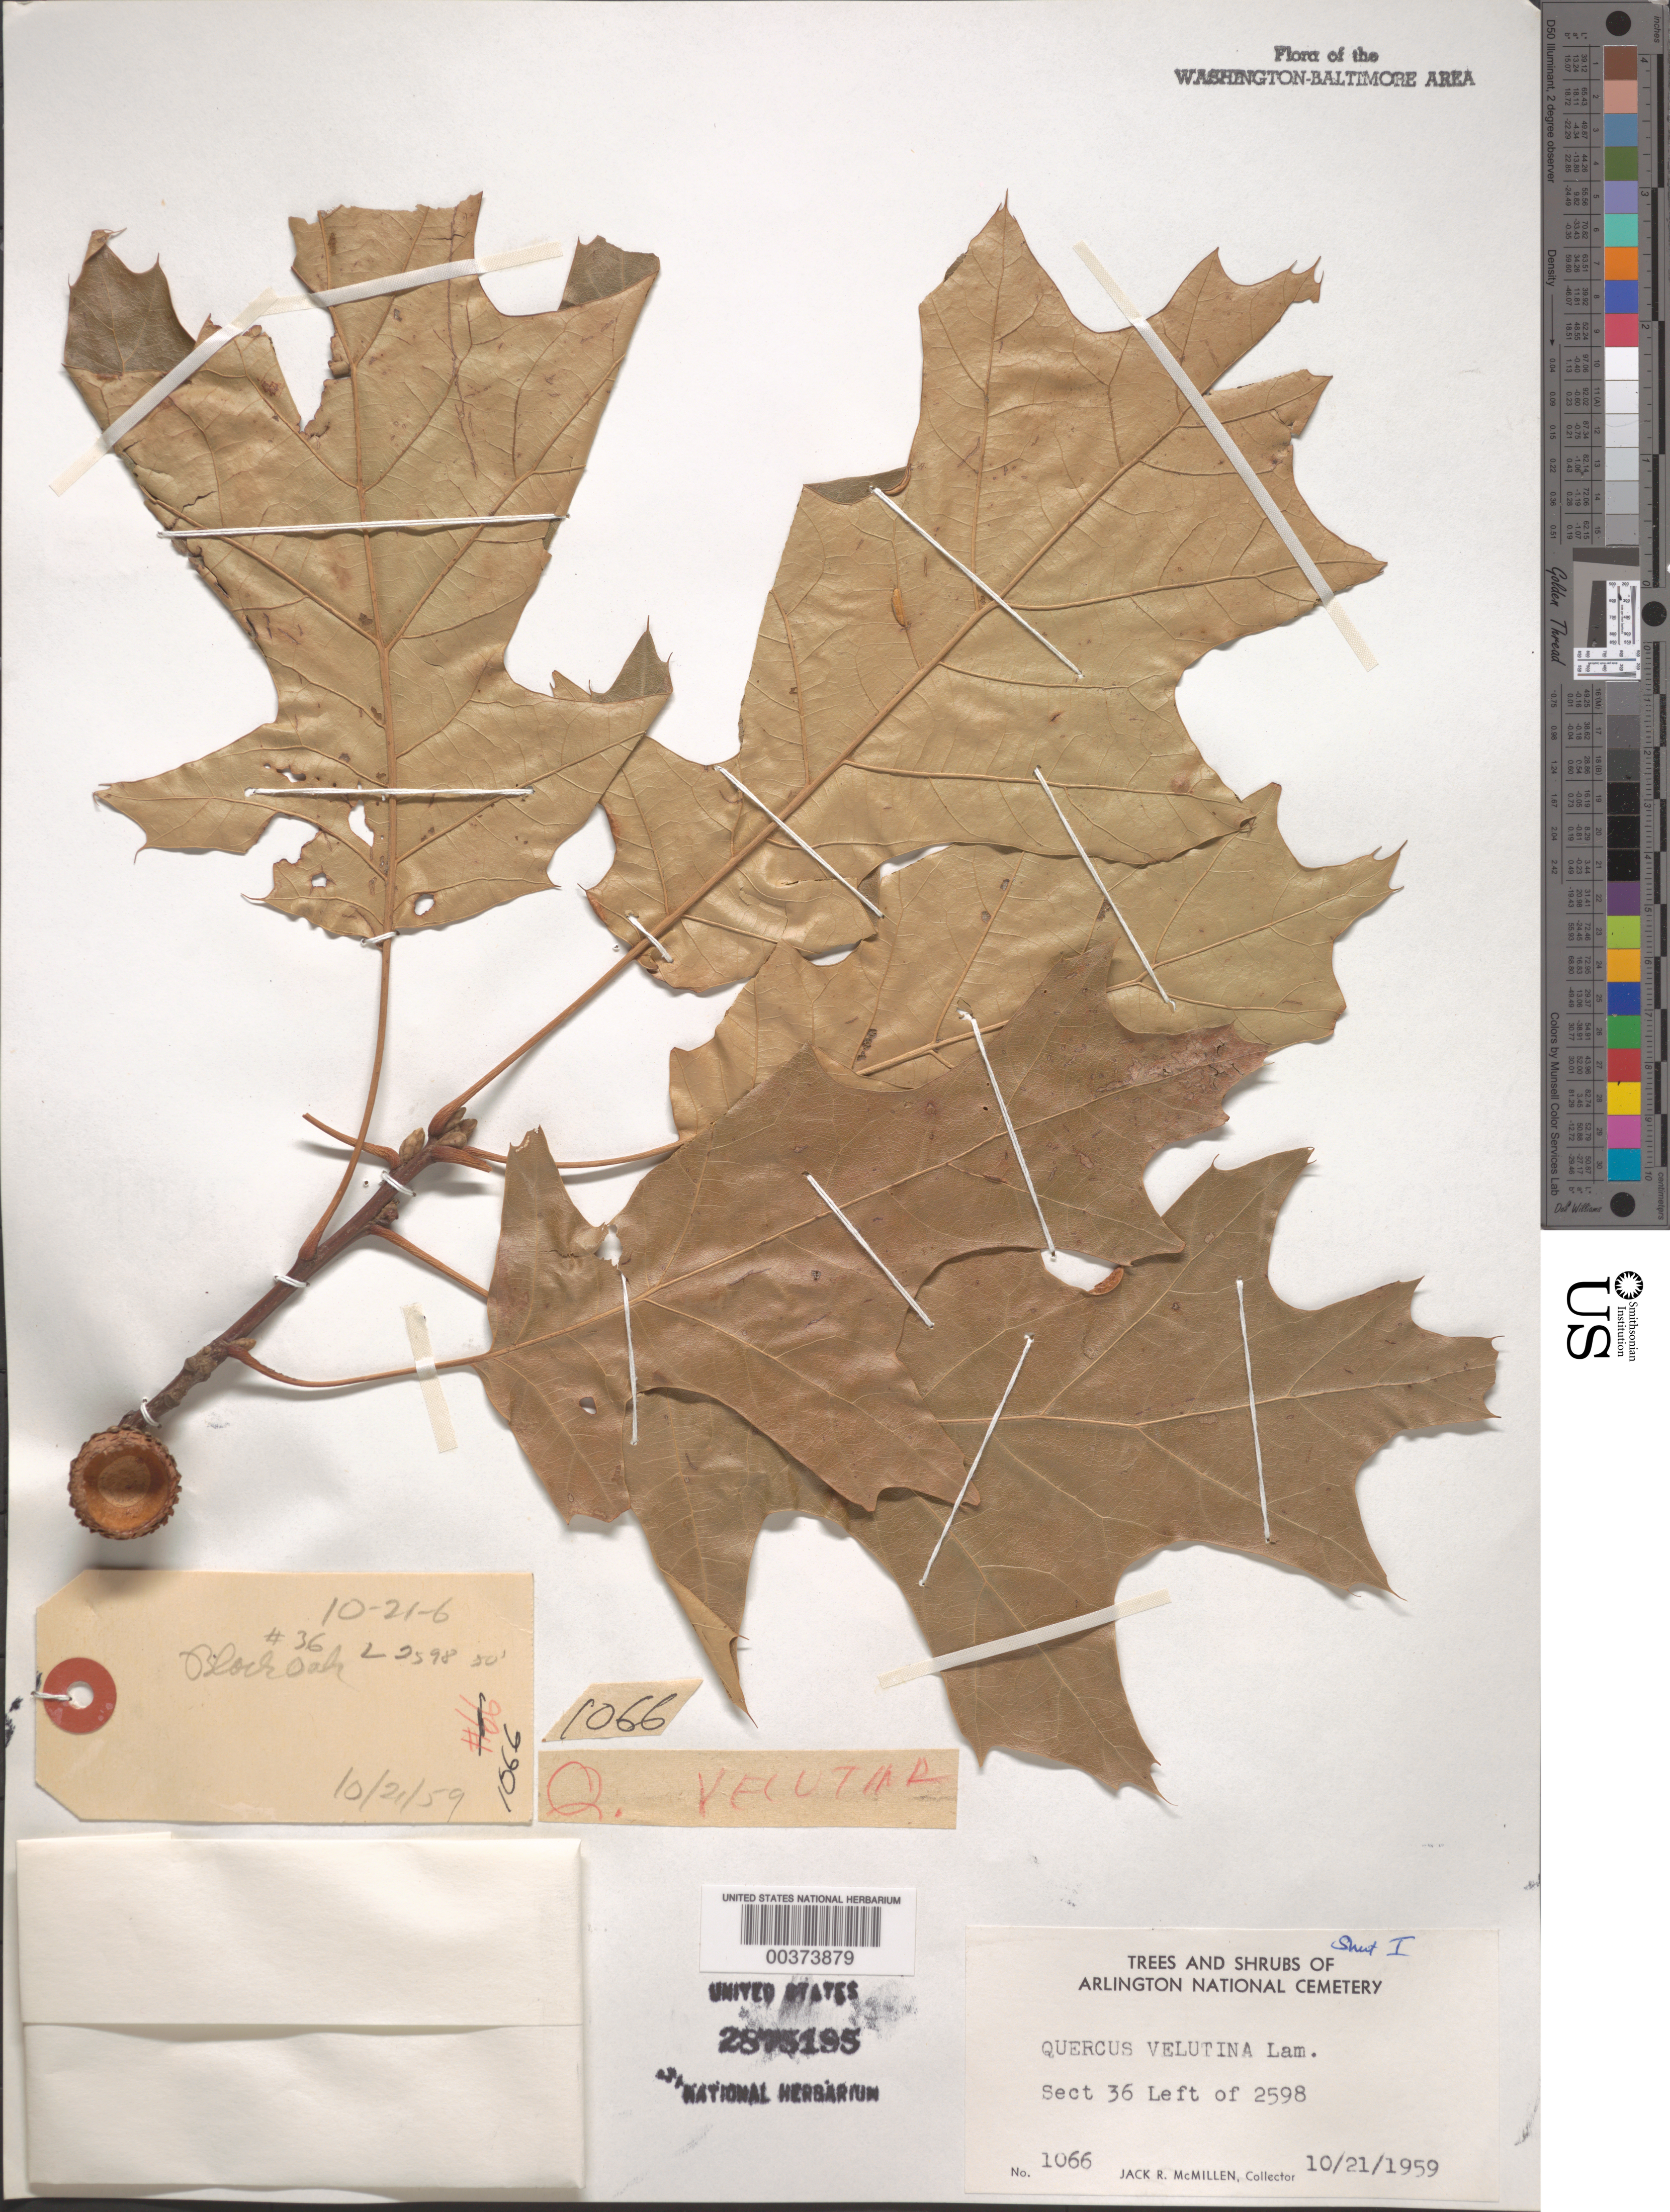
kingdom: Plantae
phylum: Tracheophyta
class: Magnoliopsida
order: Fagales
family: Fagaceae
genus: Quercus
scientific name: Quercus velutina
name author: Lam.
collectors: J. McMillen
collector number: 1066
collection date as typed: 21 Oct 1959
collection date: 1959-10-21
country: United States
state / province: Virginia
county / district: Arlington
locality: Arlington National Cemetery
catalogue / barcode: US 2875195